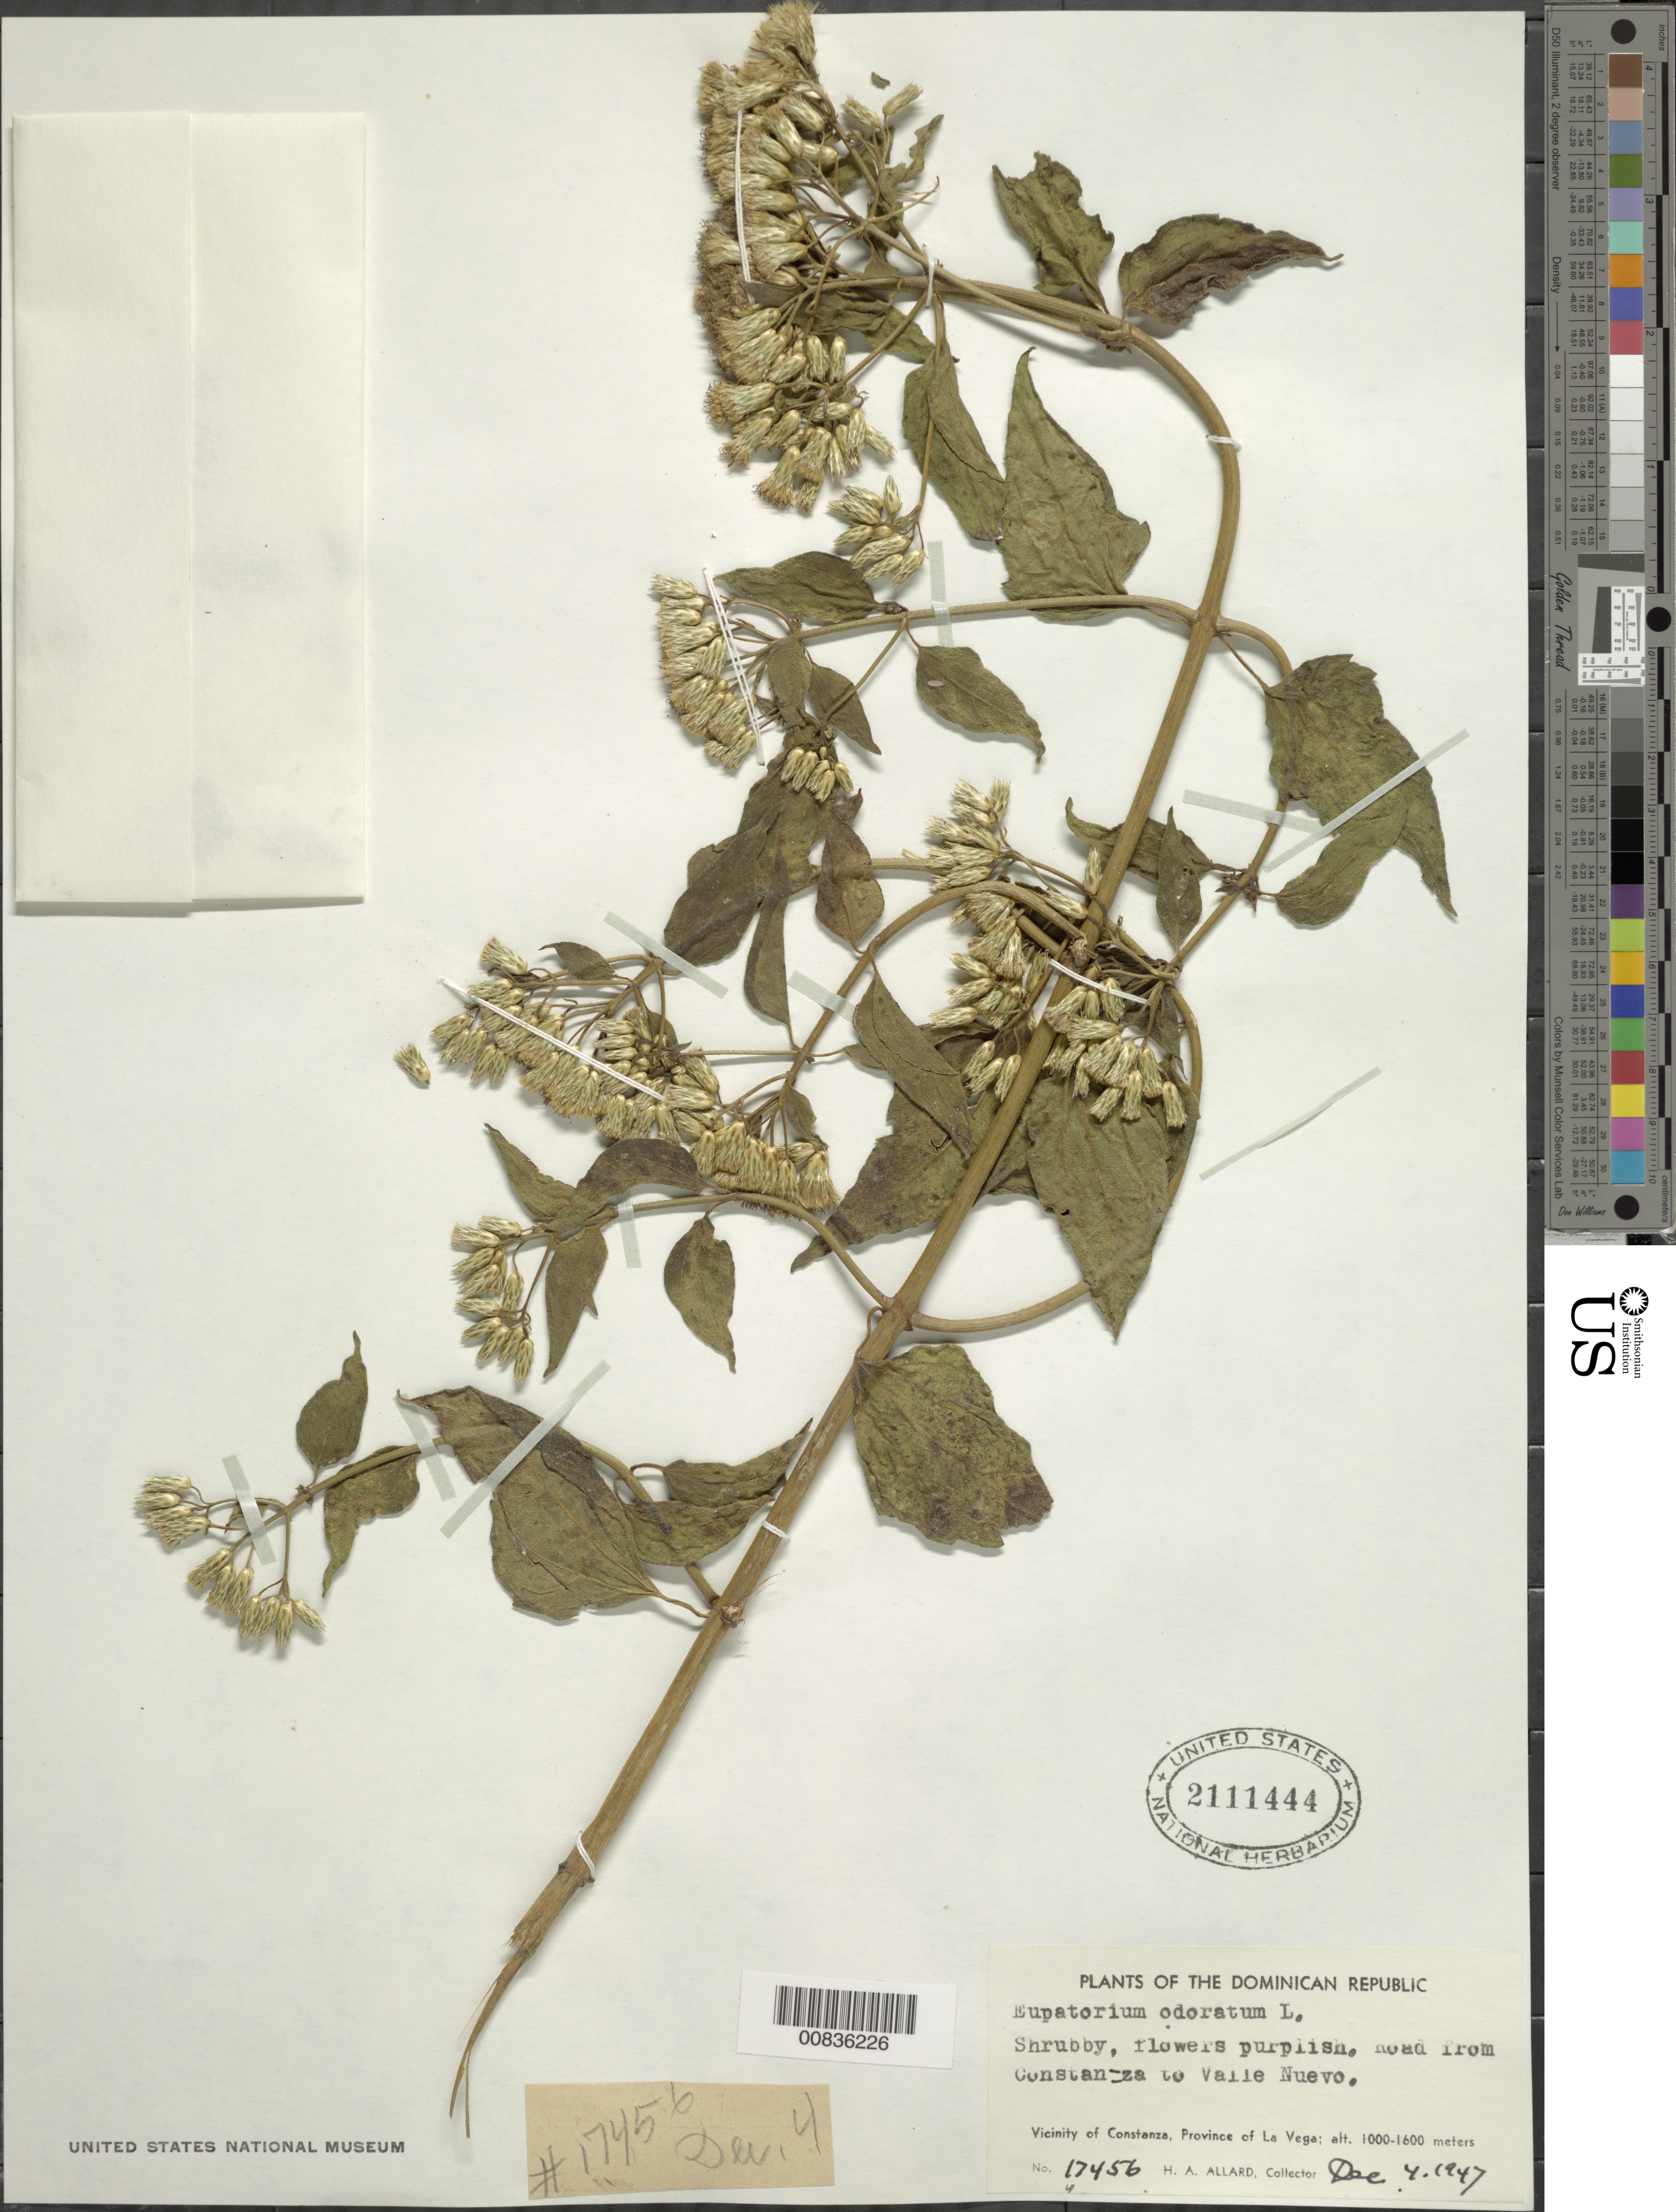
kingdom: Plantae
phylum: Tracheophyta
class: Magnoliopsida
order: Asterales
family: Asteraceae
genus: Chromolaena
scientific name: Chromolaena odorata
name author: (L.) R.M. King & H. Rob.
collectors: H. A. Allard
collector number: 17456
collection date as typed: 04 Dec 1947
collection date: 1947-12-04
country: Dominican Republic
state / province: La Vega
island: Hispaniola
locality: Vicinity of Constanza, road from Constanza to Valle Nuevo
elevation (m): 1000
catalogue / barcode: US 2111444